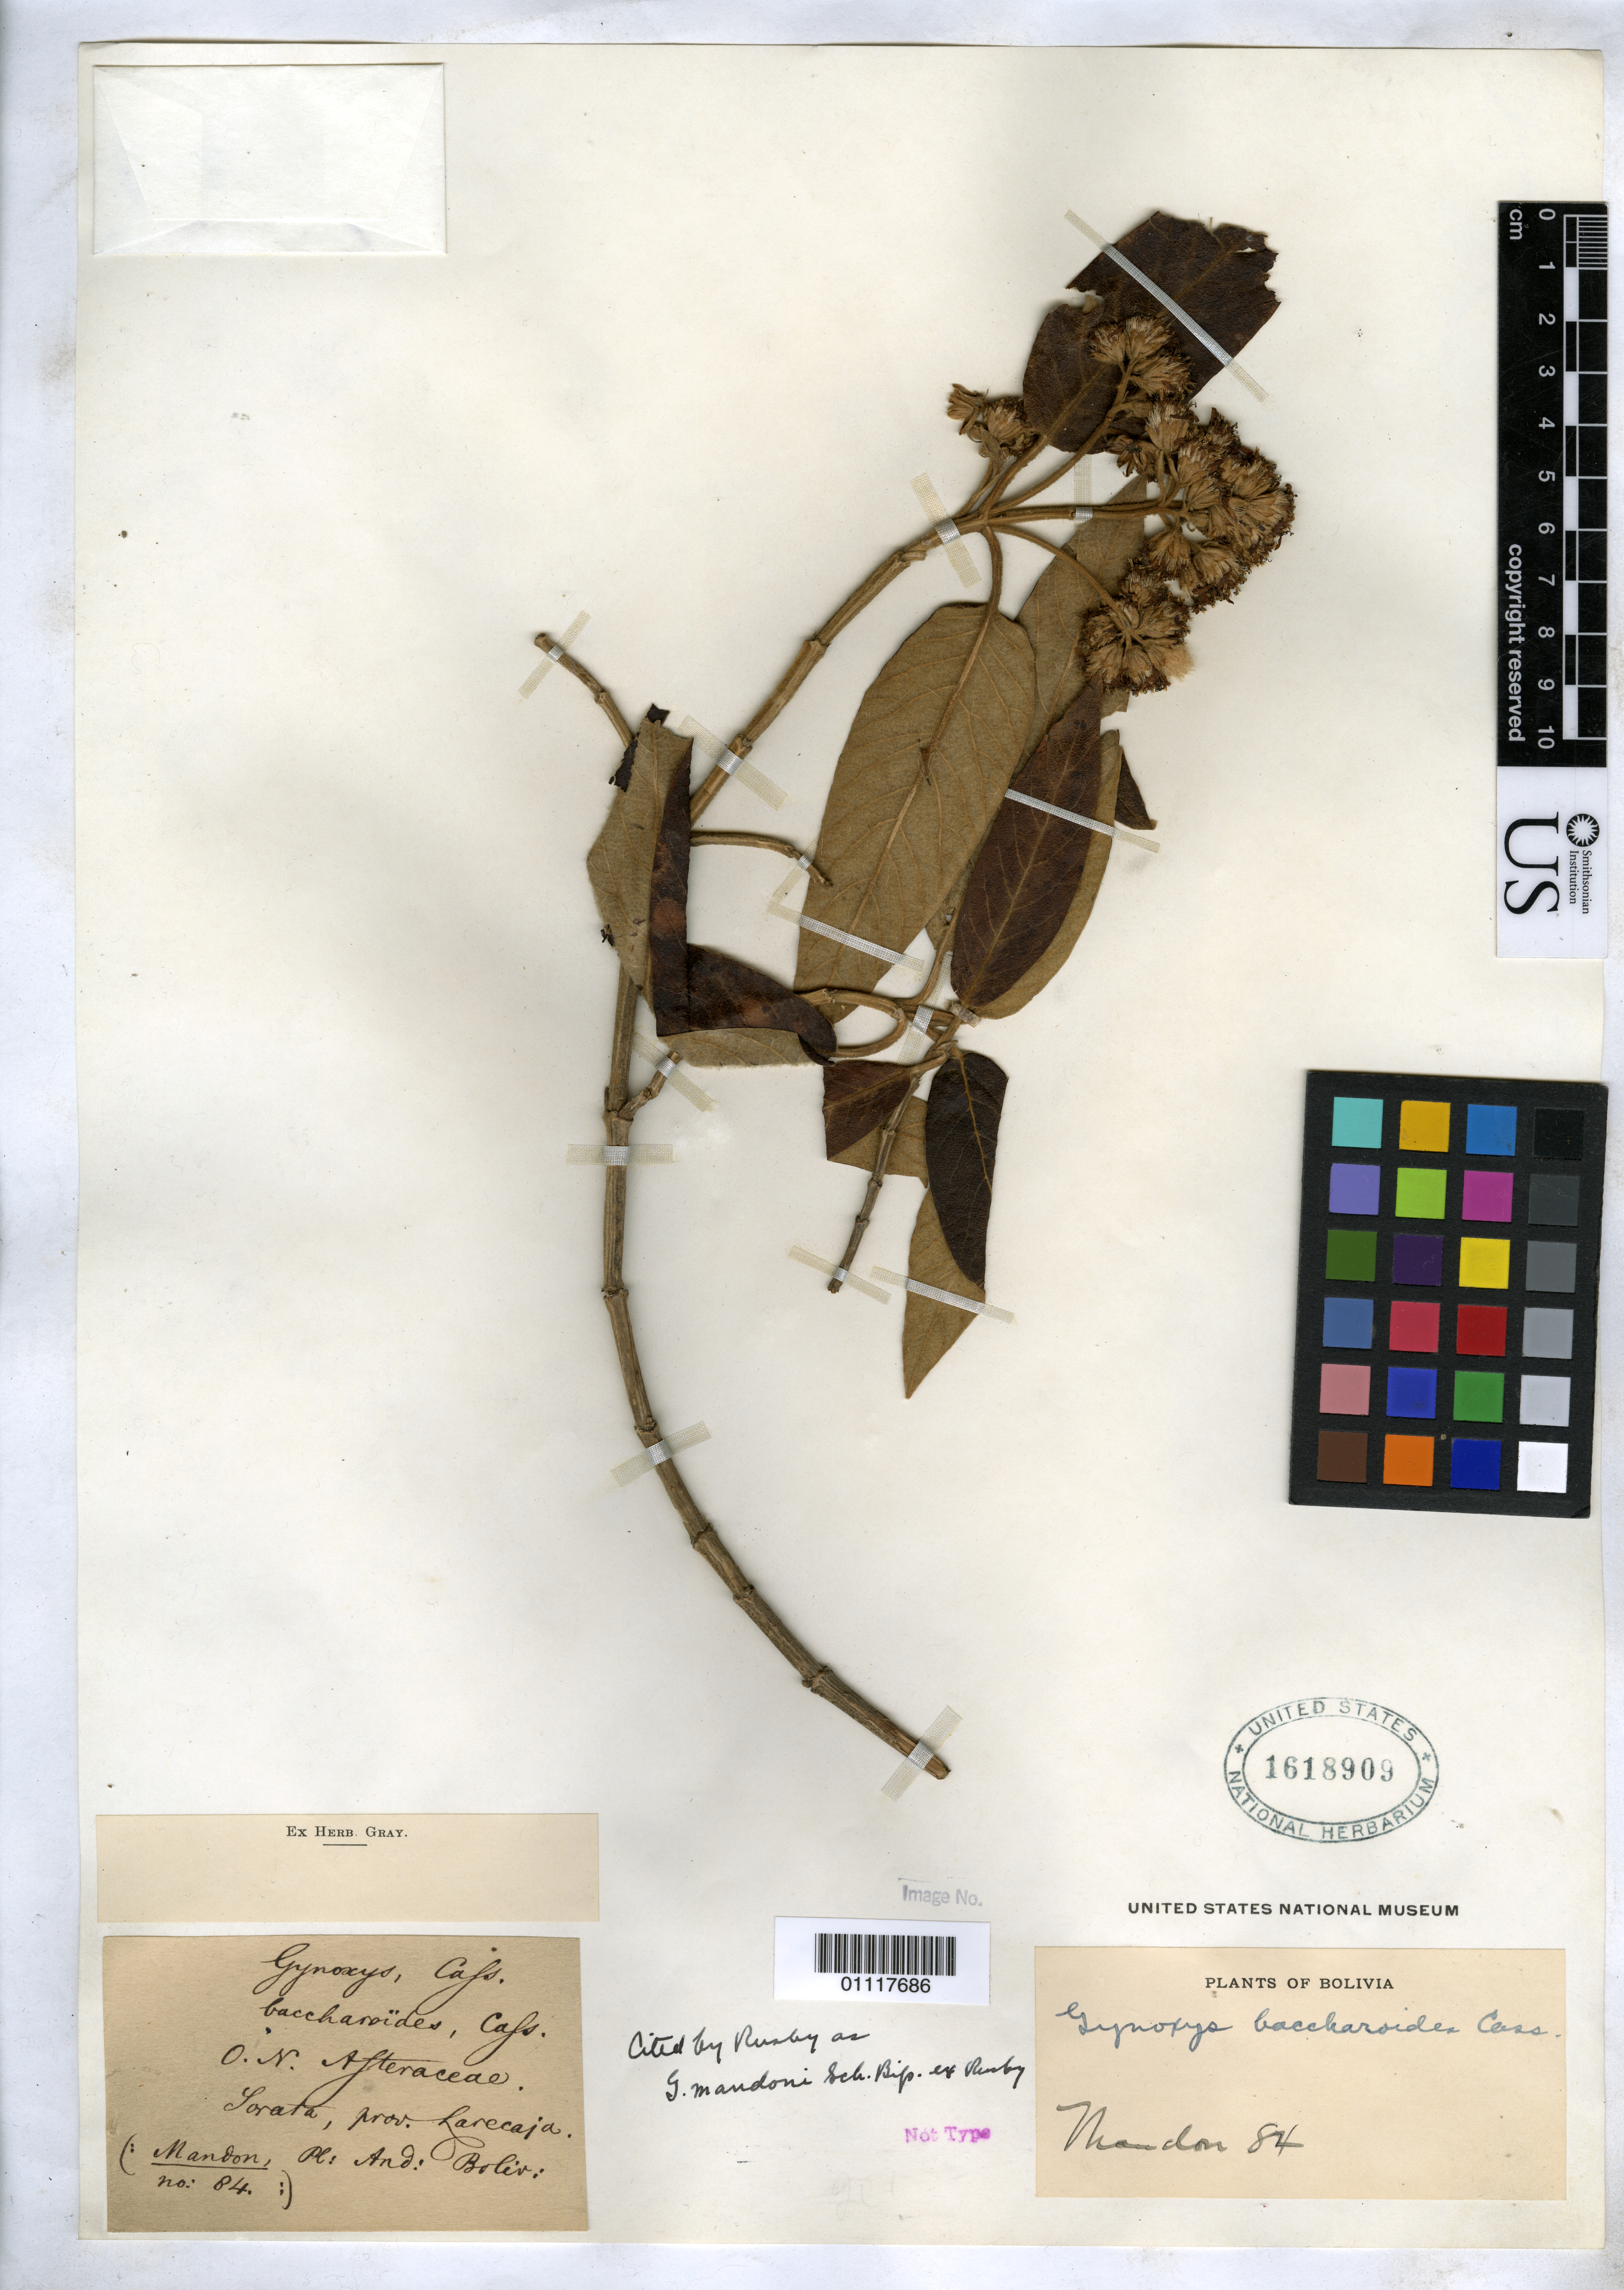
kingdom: Plantae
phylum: Tracheophyta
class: Magnoliopsida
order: Asterales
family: Asteraceae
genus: Gynoxys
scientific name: Gynoxys mandonii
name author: Sch. Bip. ex Rusby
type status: Syntype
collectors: G. Mandon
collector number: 84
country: Bolivia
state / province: La Páz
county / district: Larecaja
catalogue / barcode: US 1618909